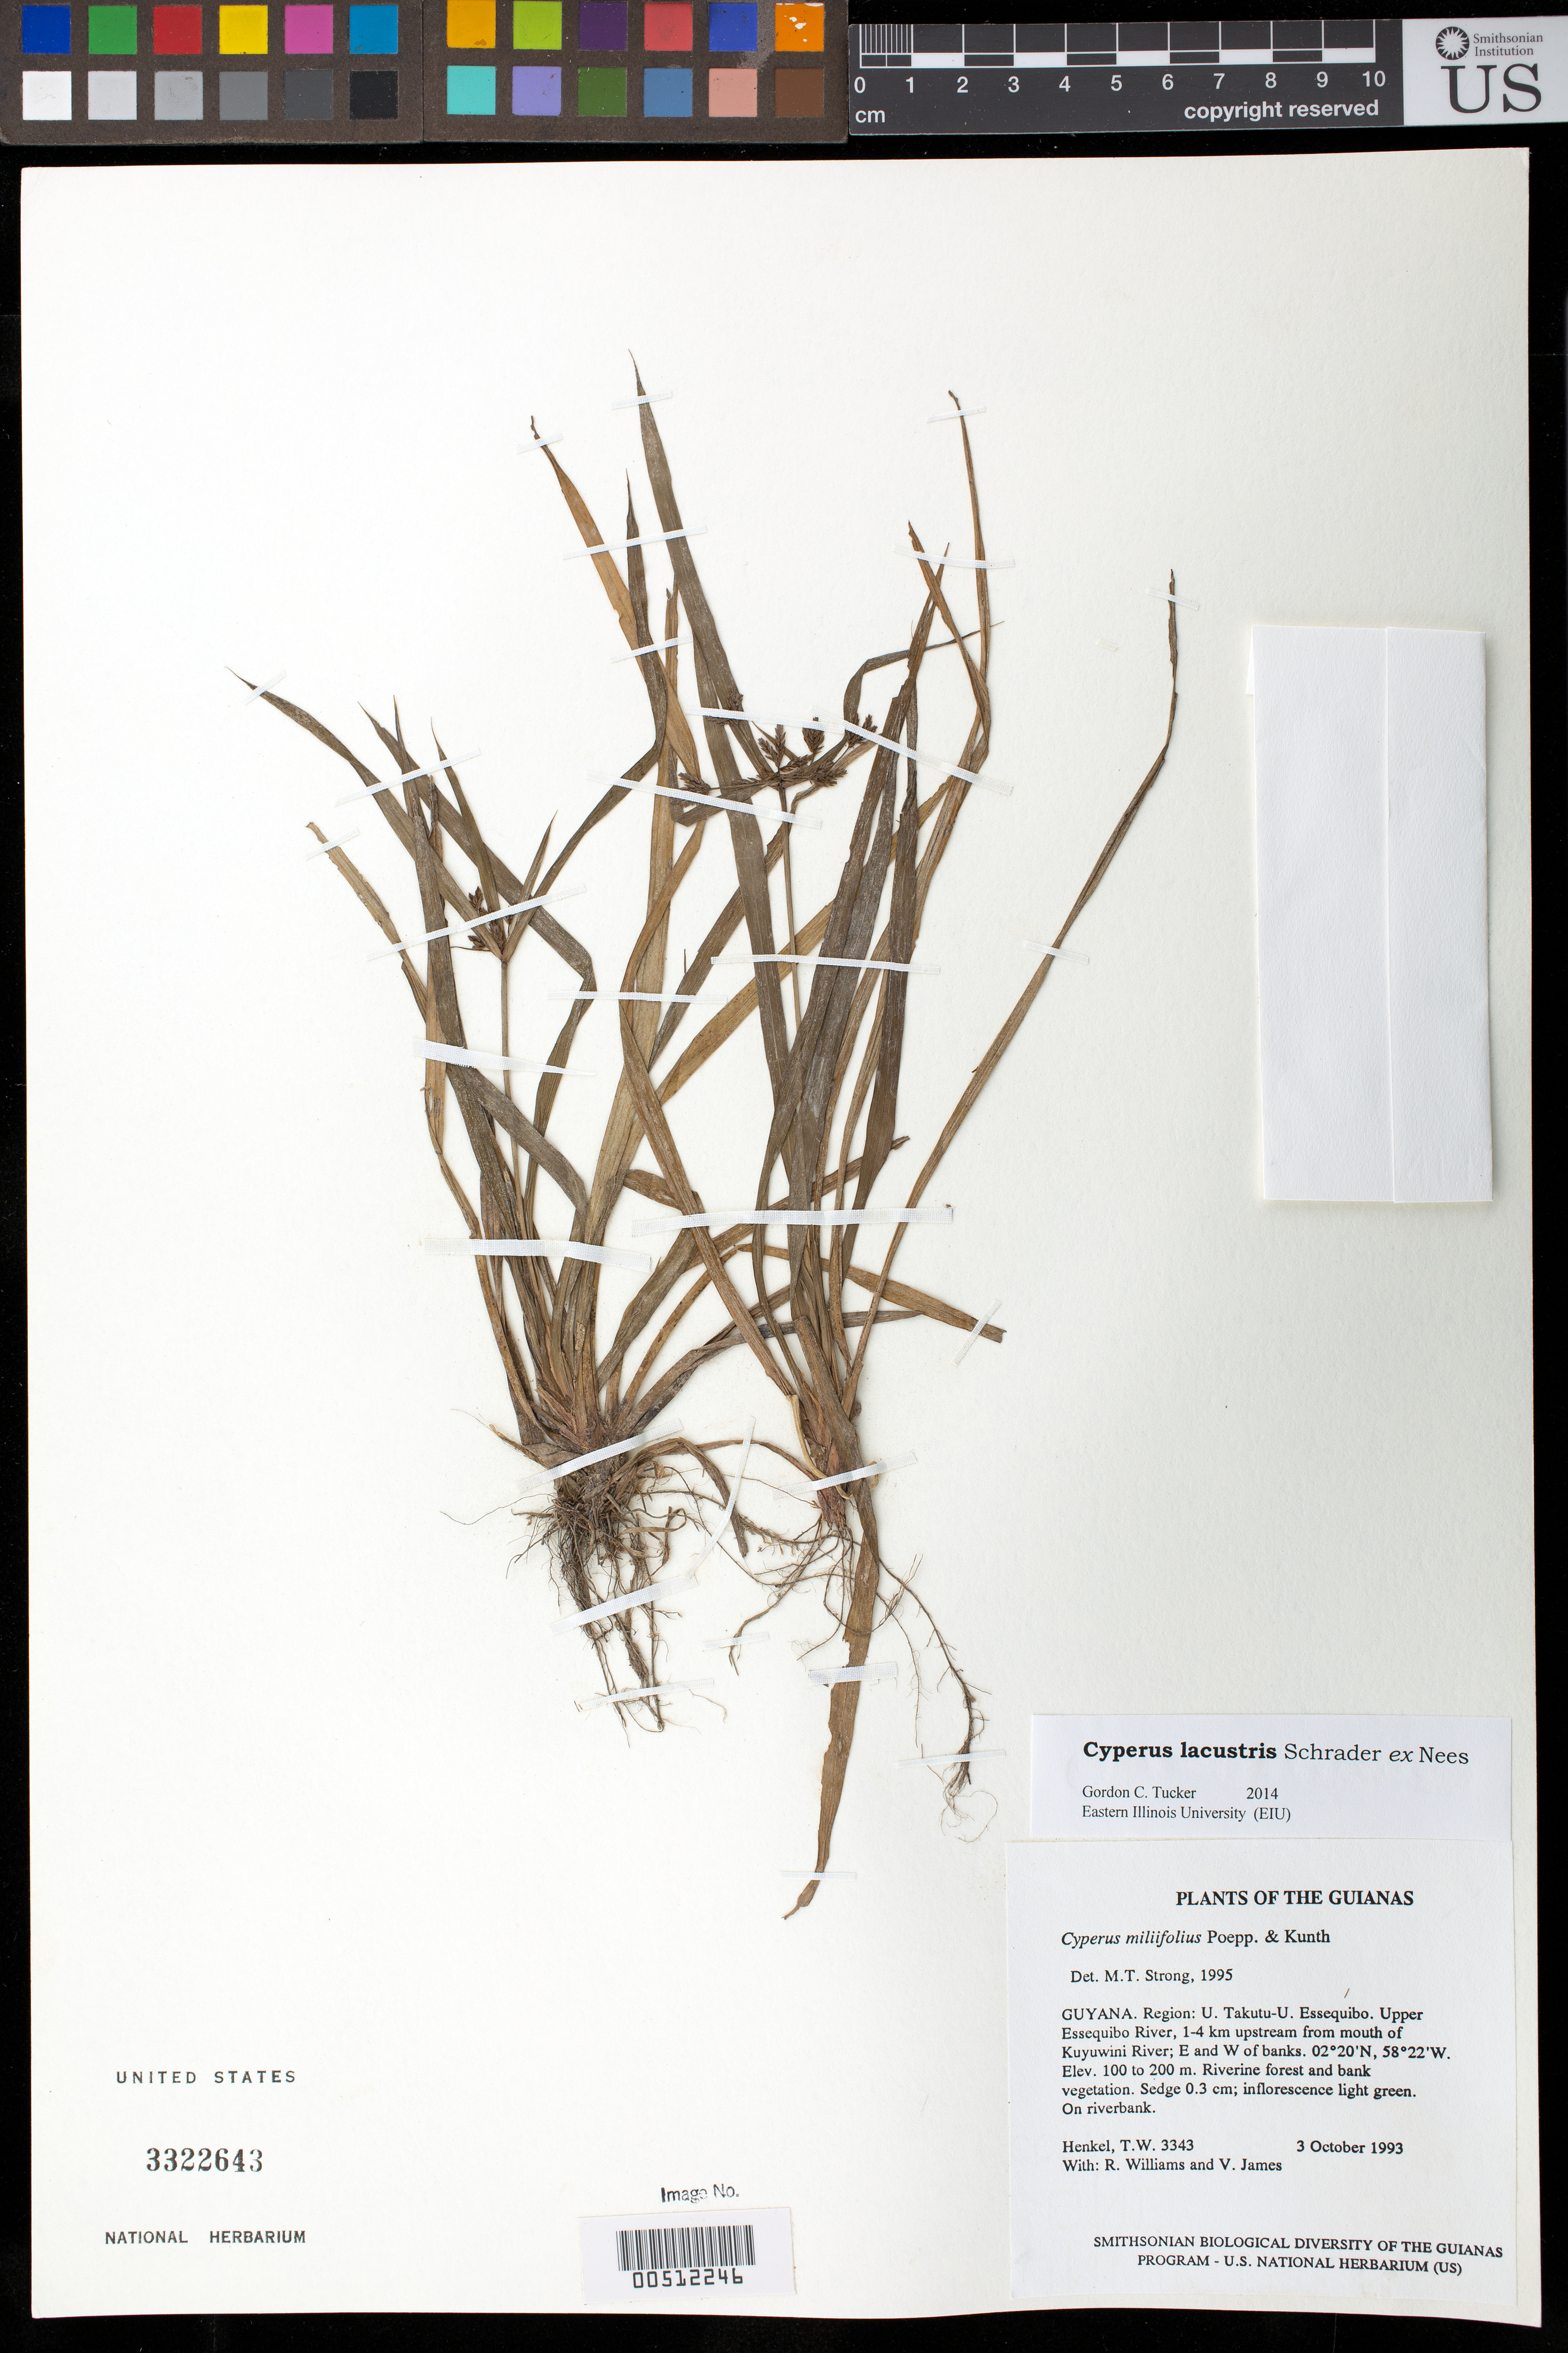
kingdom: Plantae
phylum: Tracheophyta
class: Liliopsida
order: Poales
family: Cyperaceae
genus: Cyperus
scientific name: Cyperus lacustris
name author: Schrad. ex Nees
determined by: Tucker, G. C.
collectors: T. Henkel, R. Williams & V. James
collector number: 3343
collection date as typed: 3 October 1993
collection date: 1993-10-03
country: Guyana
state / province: U. Takutu-U. Essequibo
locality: Upper Essequibo River, 1-4 km upstream from mouth of Kuyuwini River; E and W of banks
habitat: Riverine forest and bank vegetation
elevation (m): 100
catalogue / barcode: US 3322643